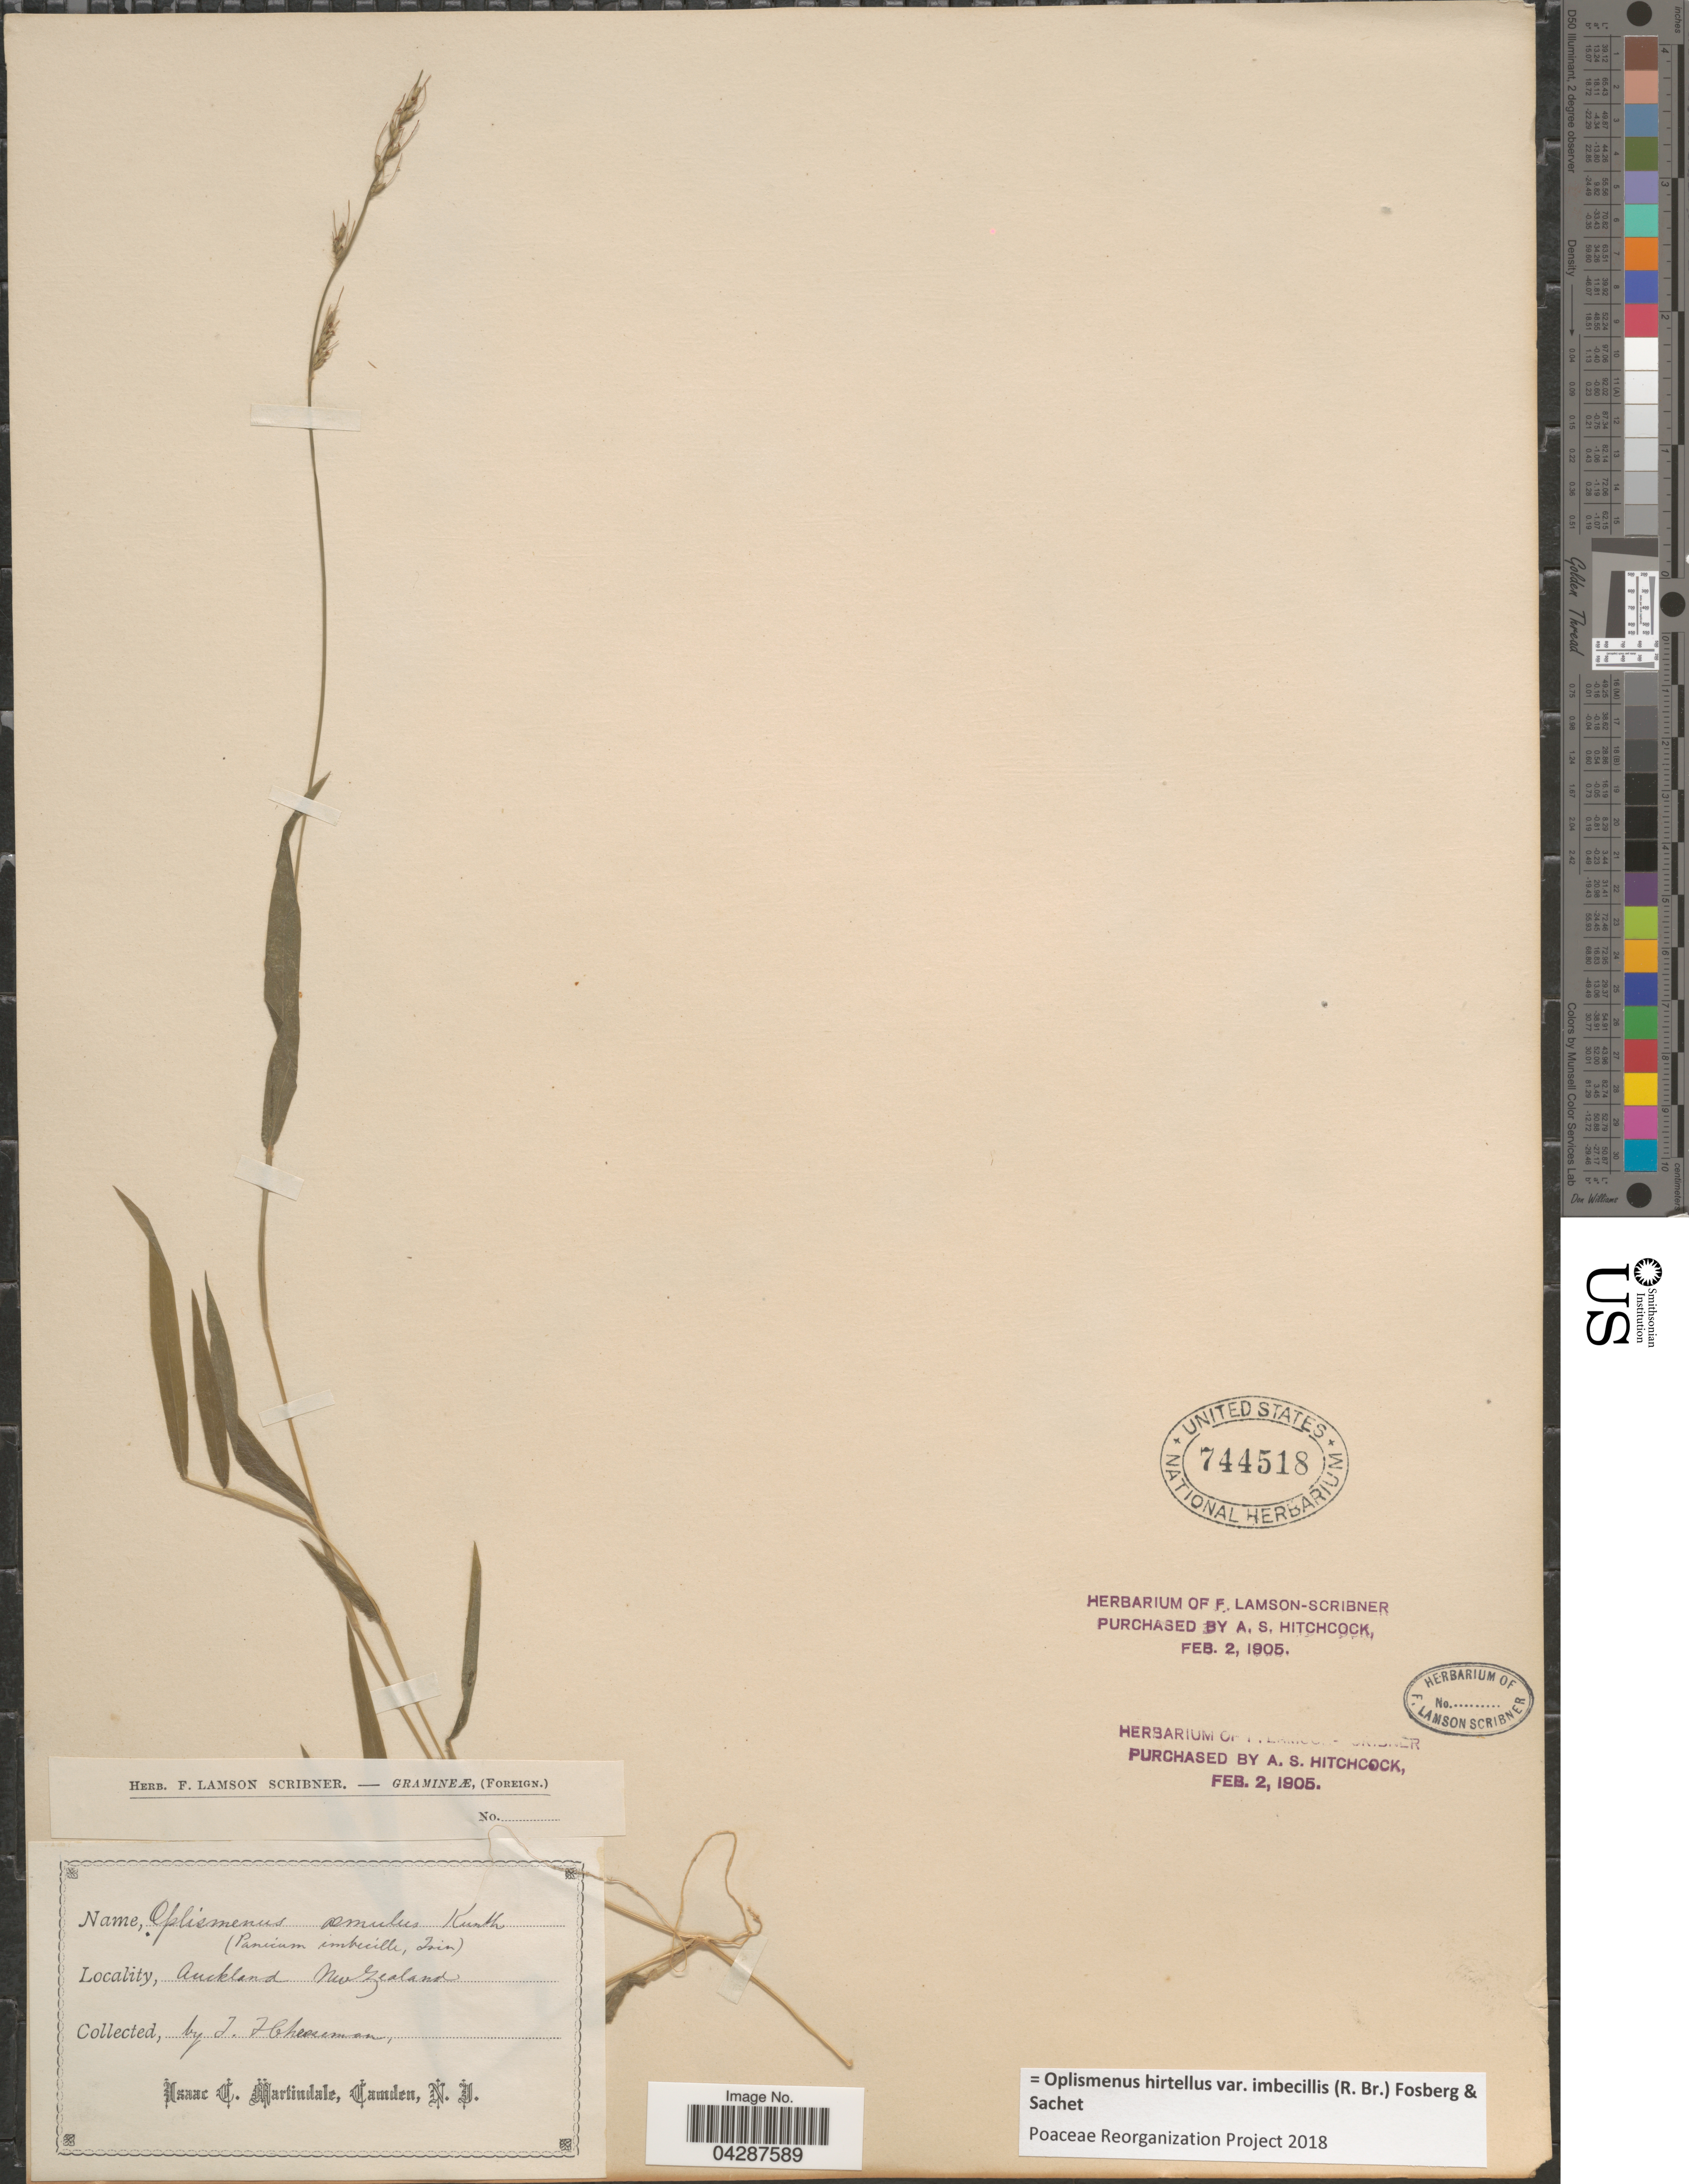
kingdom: Plantae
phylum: Tracheophyta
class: Liliopsida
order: Poales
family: Poaceae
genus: Oplismenus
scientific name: Oplismenus hirtellus var. imbecillis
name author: (R. Br.) Fosberg & Sachet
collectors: T. F. Cheeseman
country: New Zealand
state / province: Auckland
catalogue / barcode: US 744518